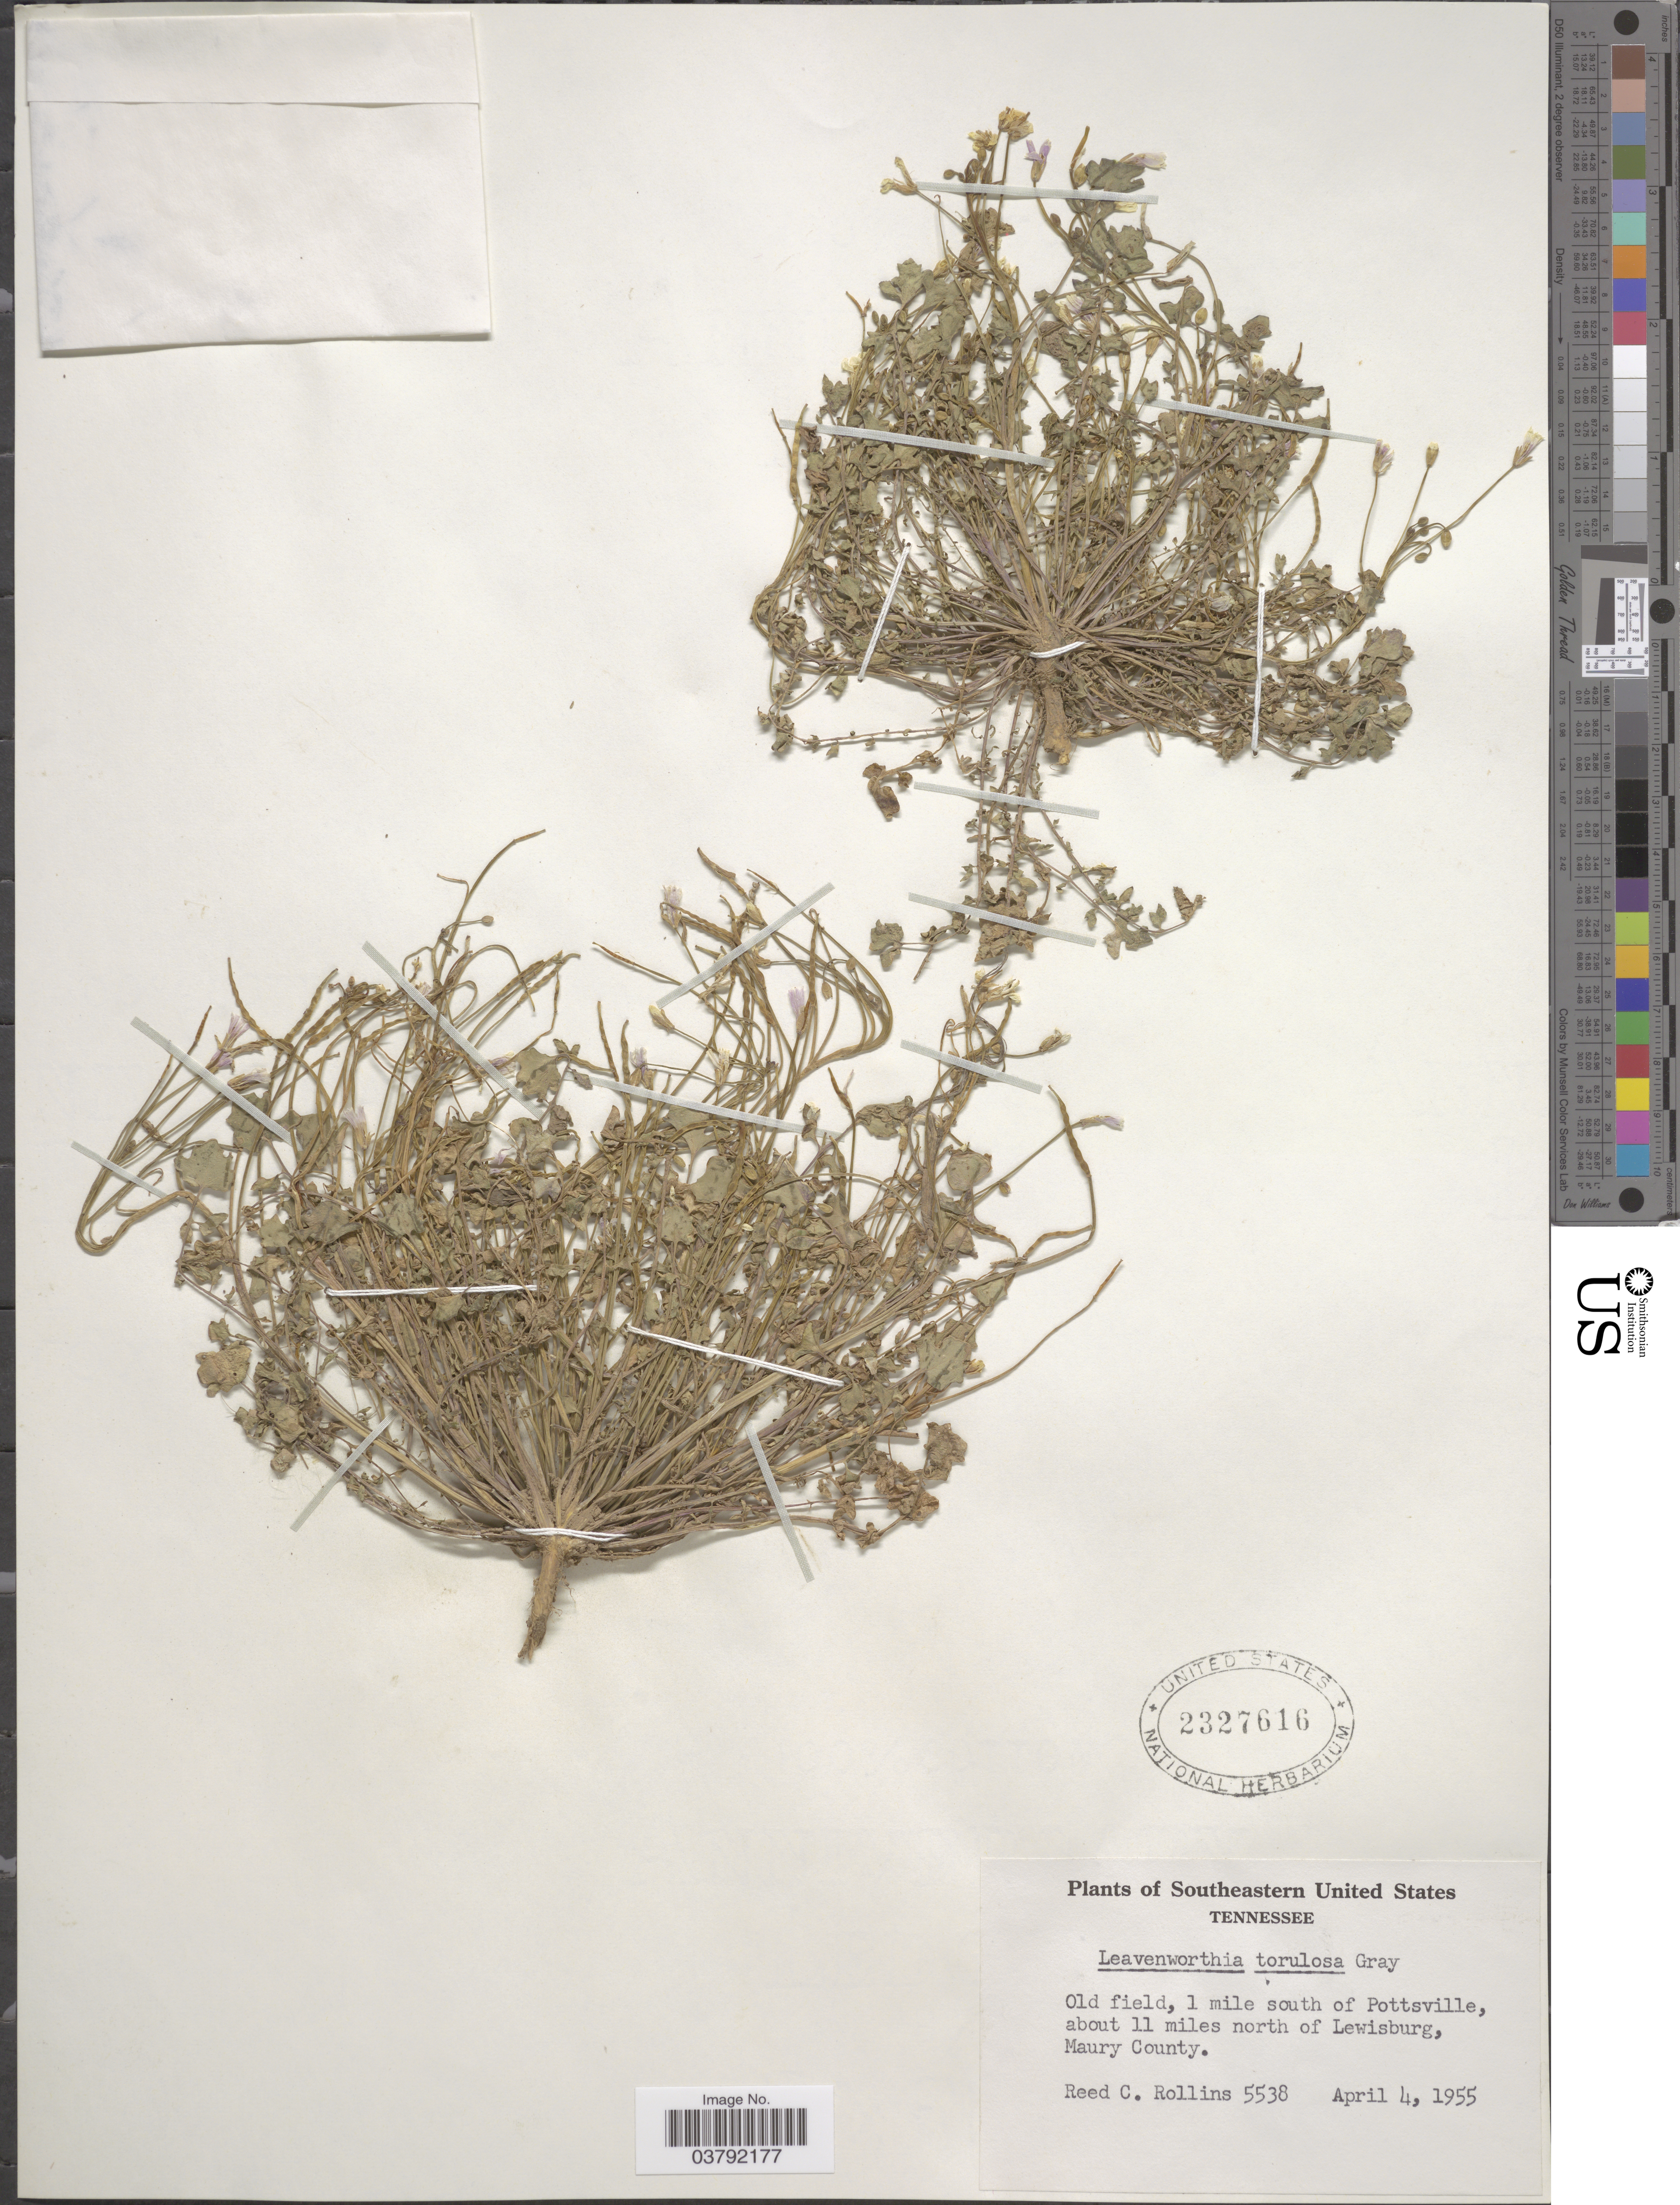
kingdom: Plantae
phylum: Tracheophyta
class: Magnoliopsida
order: Brassicales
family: Brassicaceae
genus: Leavenworthia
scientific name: Leavenworthia torulosa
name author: A. Gray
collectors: R. C. Rollins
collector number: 5538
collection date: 1955-04-04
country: United States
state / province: Tennessee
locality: Old field, 1 mile south of Pottsville, about 11 miles north of Lewisburg, Maury County.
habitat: old field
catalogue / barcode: US 2327616